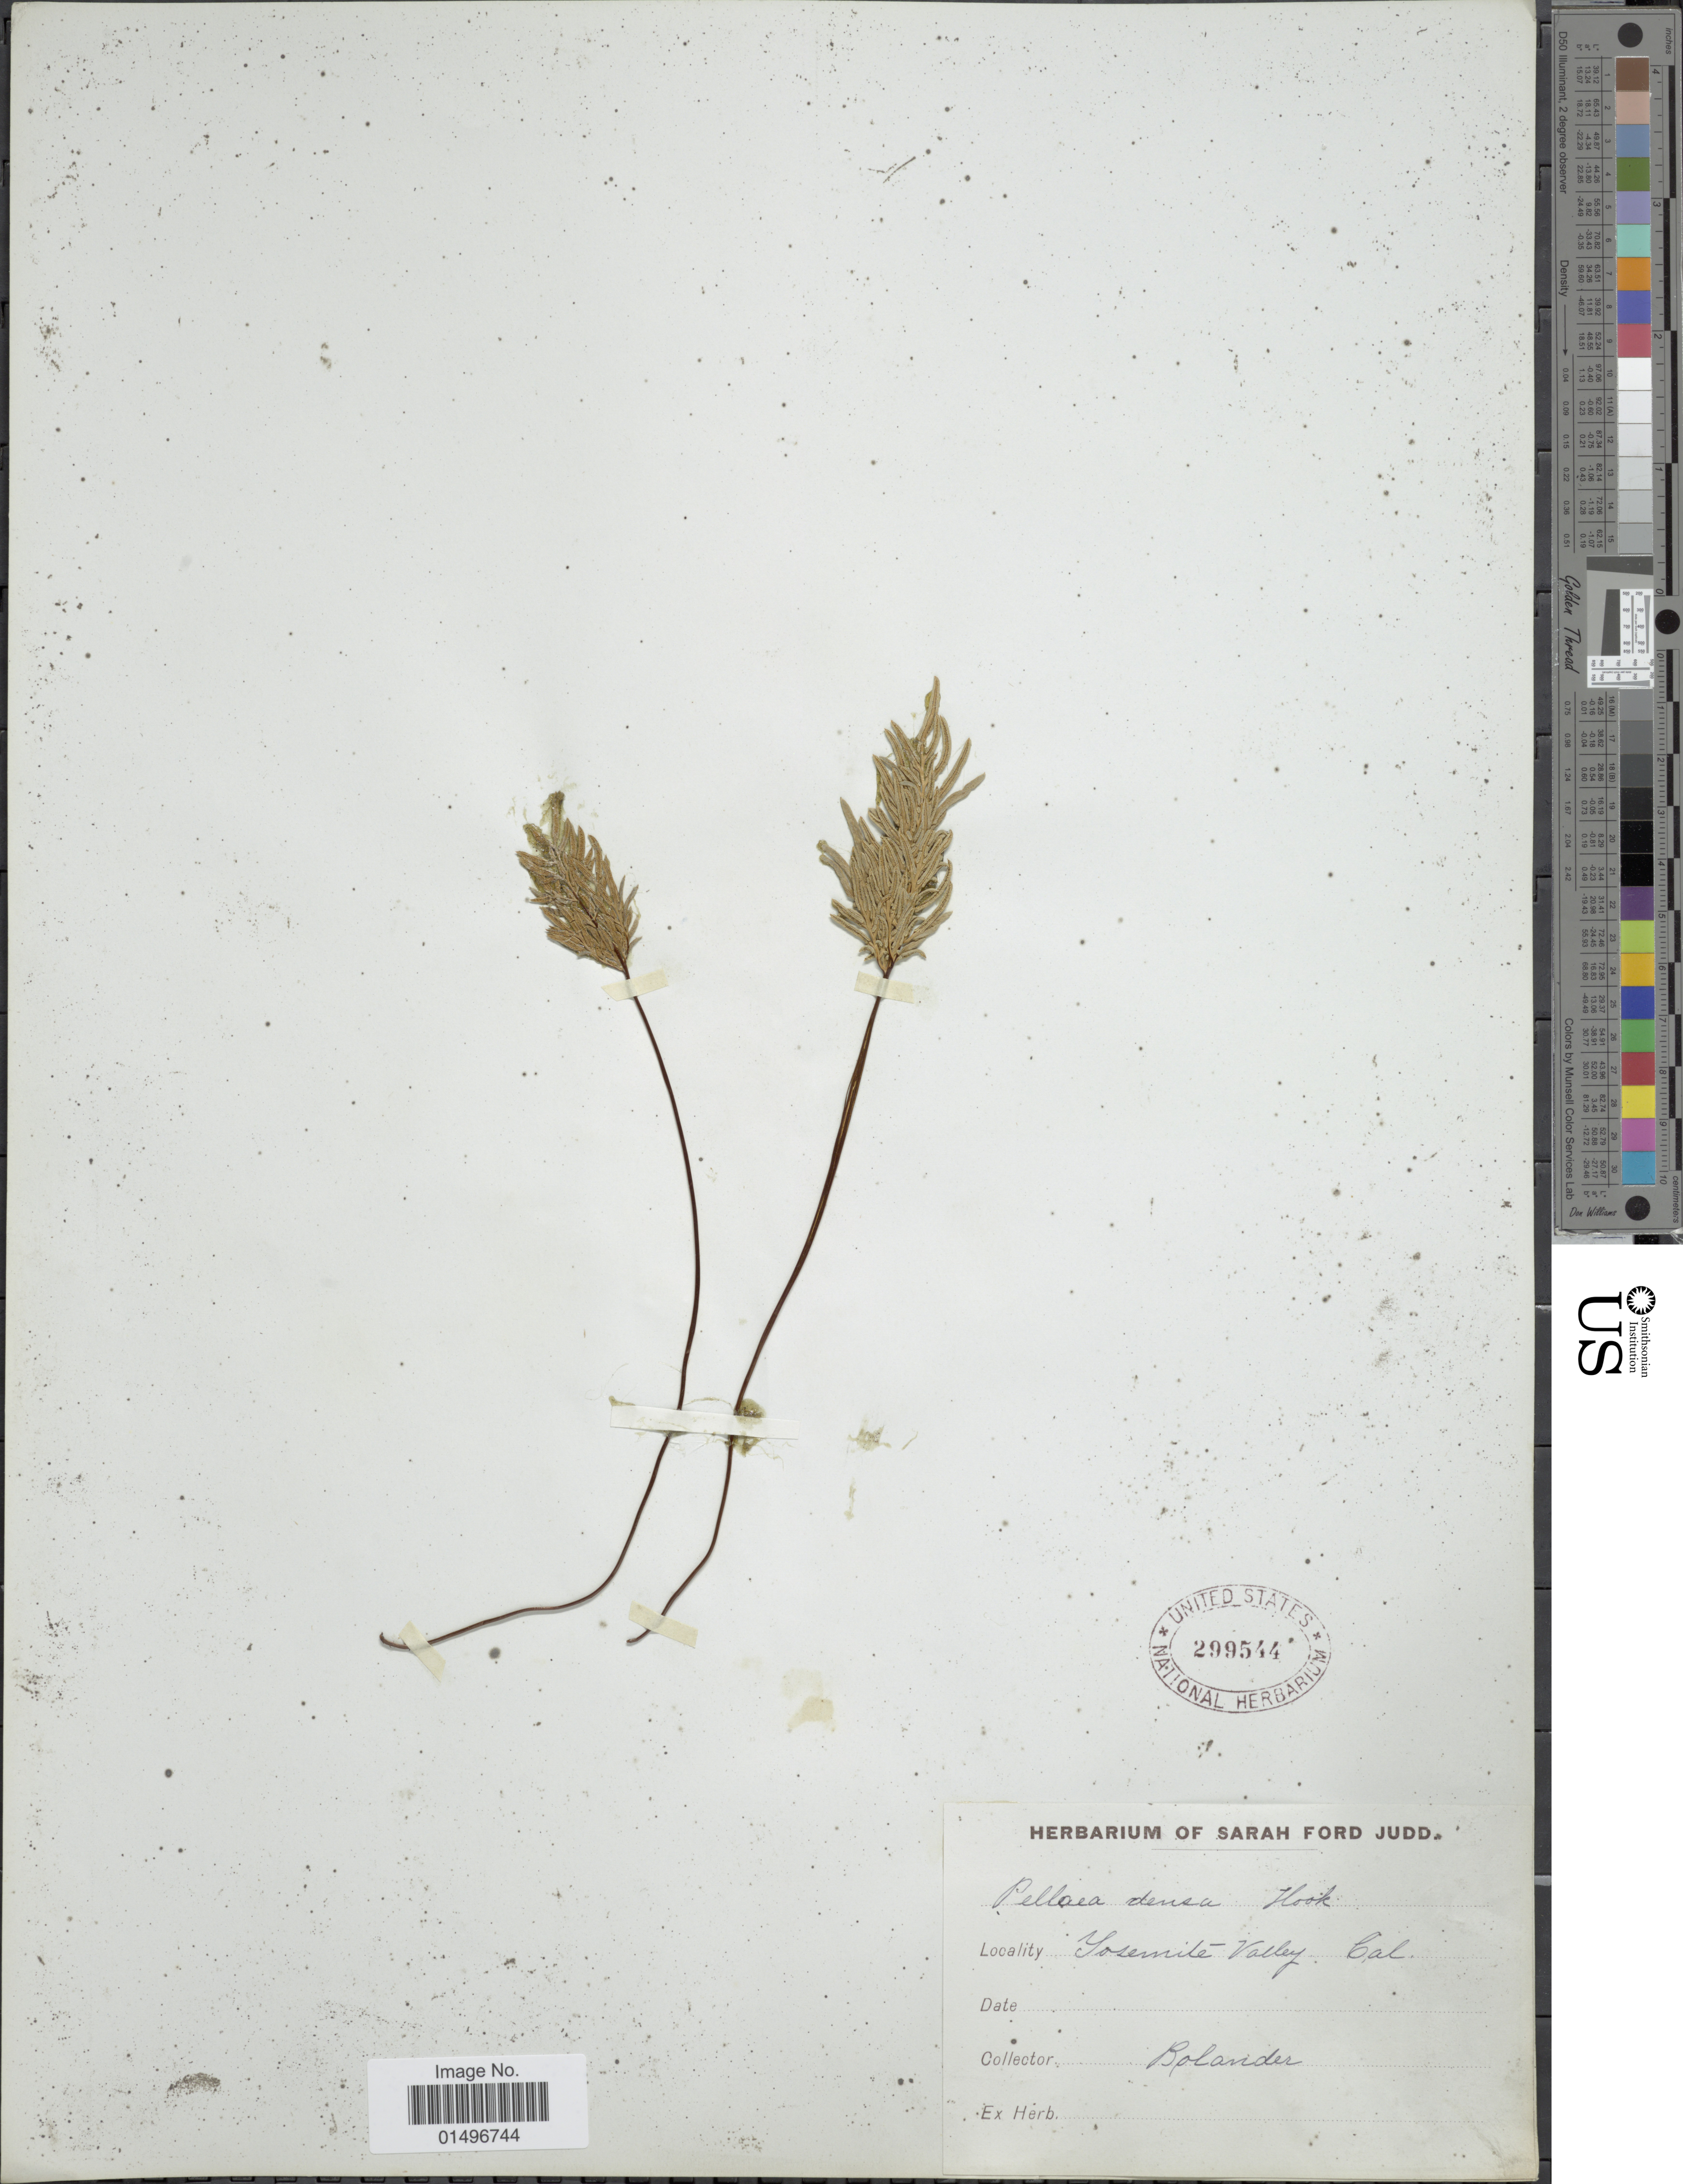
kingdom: Plantae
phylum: Tracheophyta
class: Polypodiopsida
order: Polypodiales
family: Pteridaceae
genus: Aspidotis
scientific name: Aspidotis densa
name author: (Brack.) Lellinger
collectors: -. Bolander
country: United States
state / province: California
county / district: Mariposa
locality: California, Yosemite Valley.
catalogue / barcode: US 299544